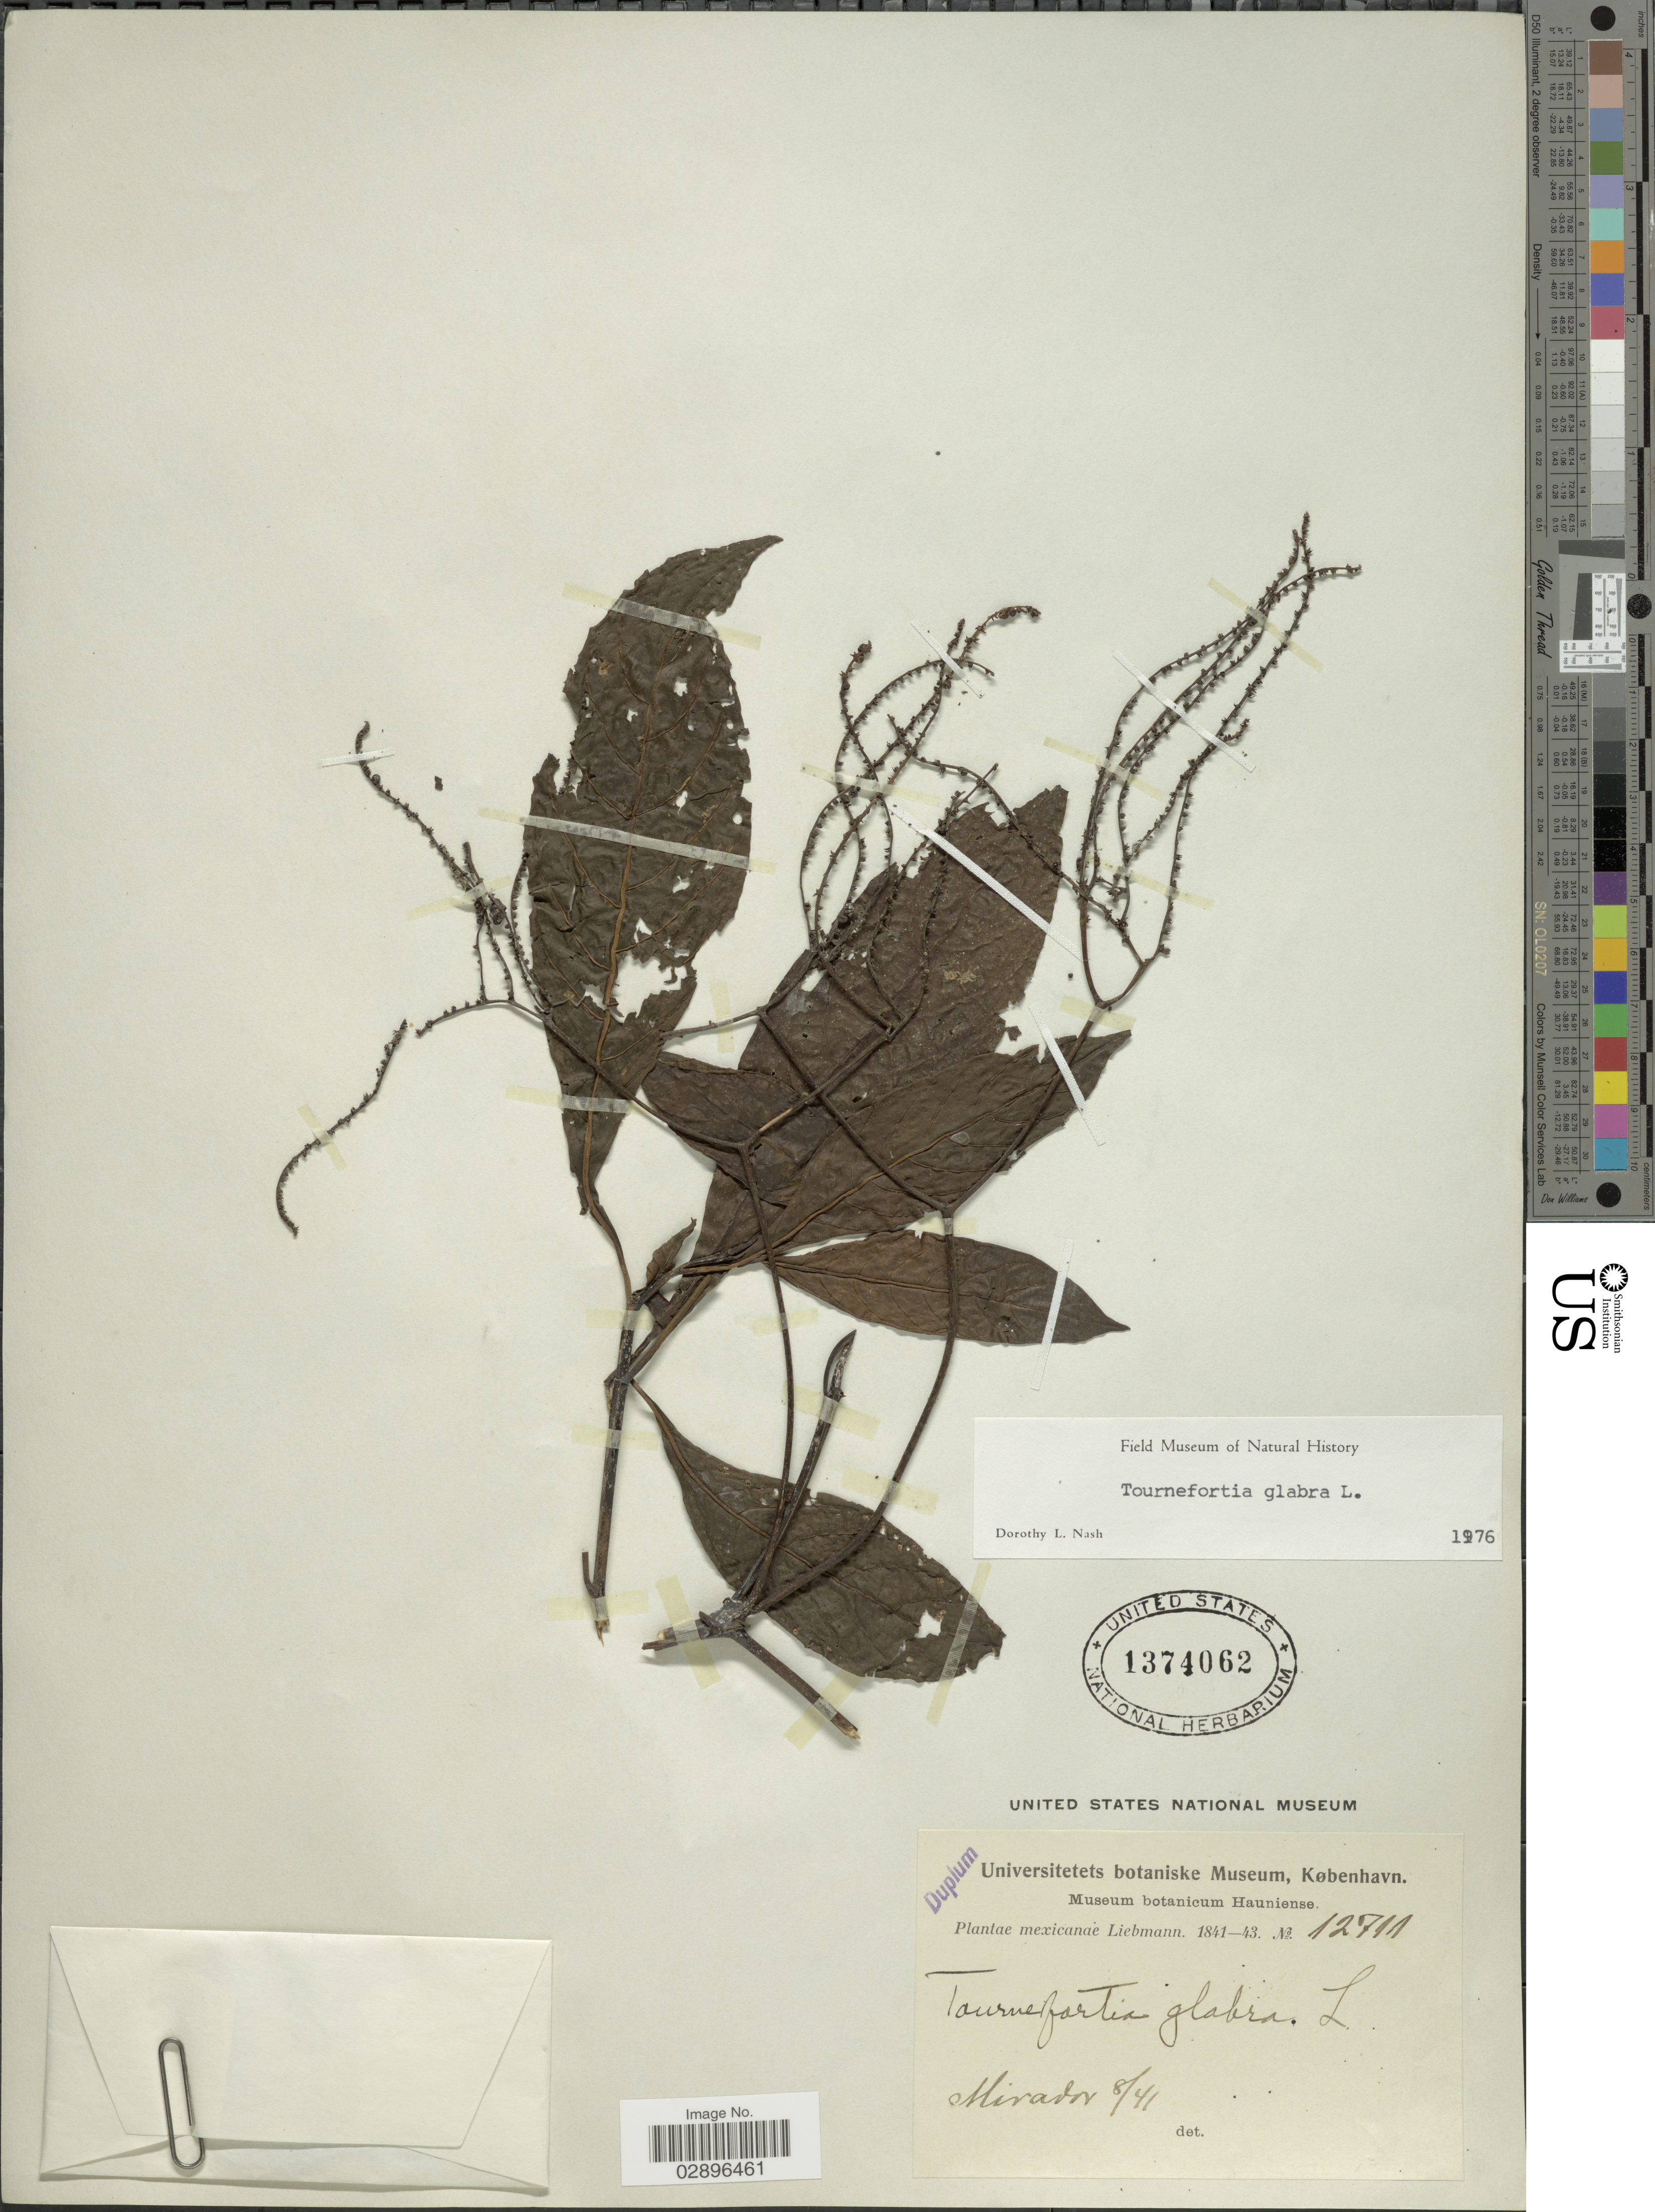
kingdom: Plantae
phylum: Tracheophyta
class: Magnoliopsida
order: Boraginales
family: Heliotropiaceae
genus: Tournefortia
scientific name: Tournefortia glabra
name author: L.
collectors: Liebmann, --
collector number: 12711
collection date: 1841-08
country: Mexico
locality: Mirador.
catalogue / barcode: US 1374062